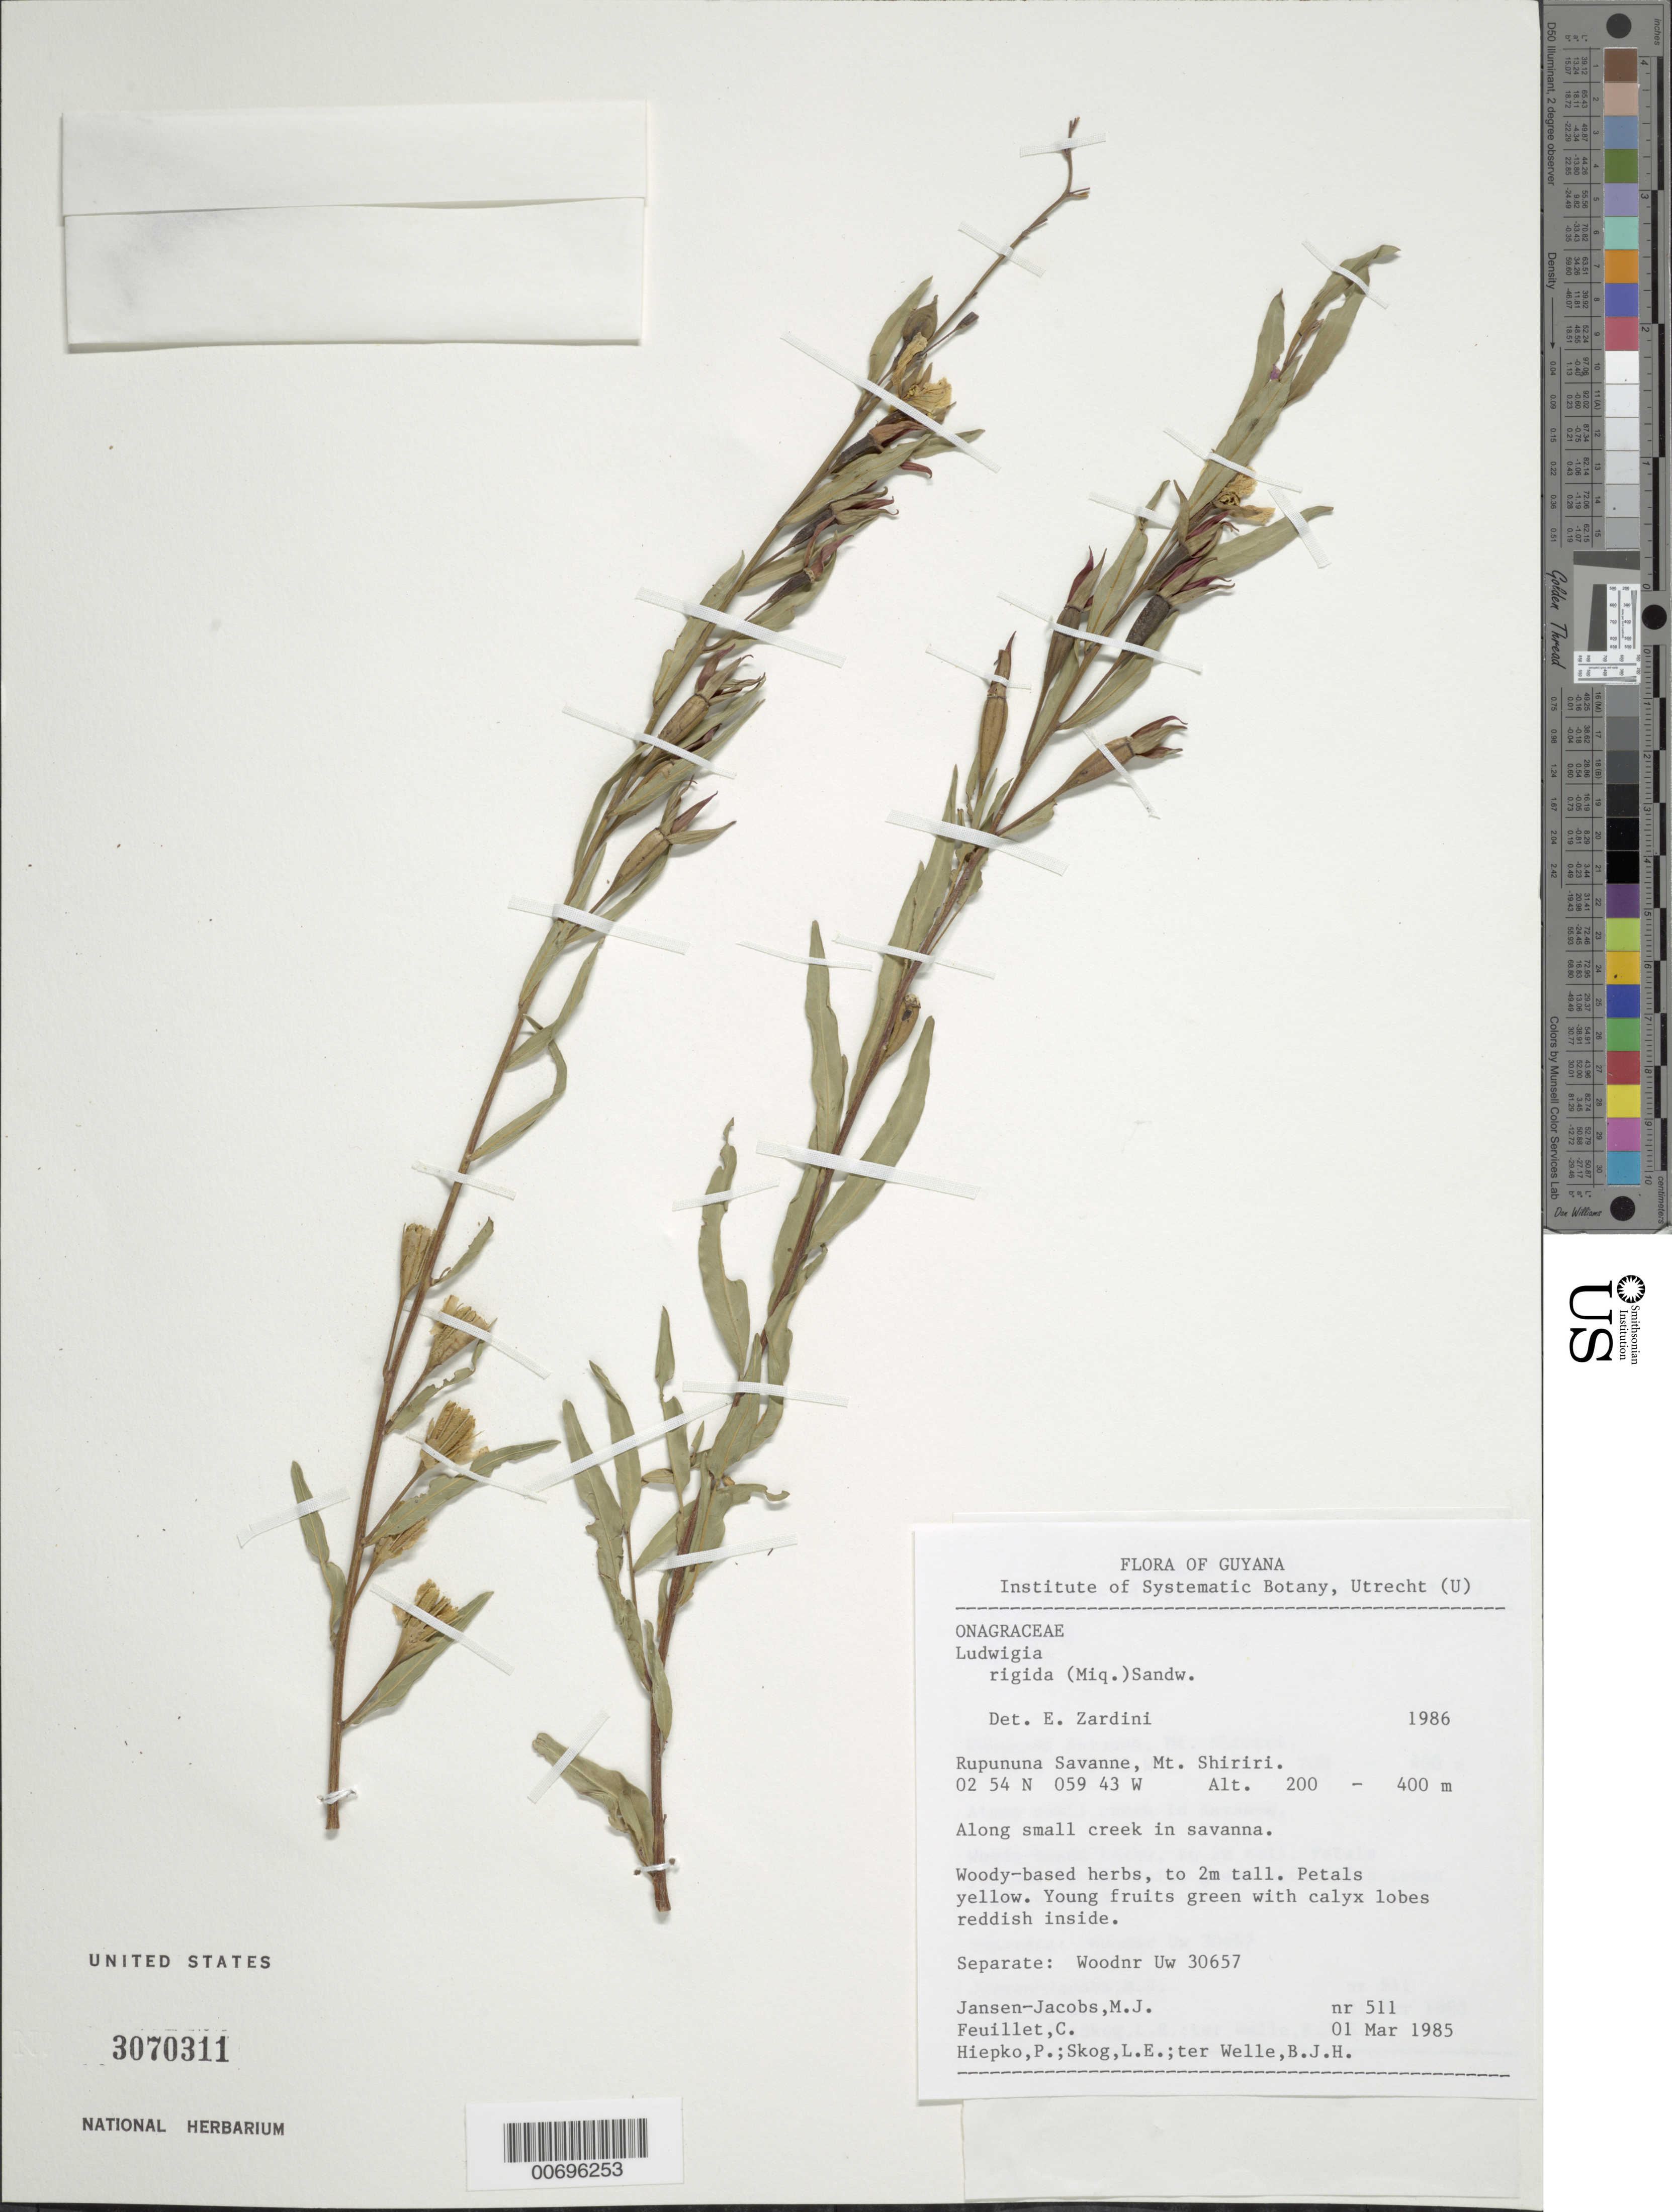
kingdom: Plantae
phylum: Tracheophyta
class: Magnoliopsida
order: Myrtales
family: Onagraceae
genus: Ludwigia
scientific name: Ludwigia rigida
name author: (Miq.) Sandwith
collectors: M. J. Jansen-Jacobs, C. Feuillet, P. H. Hiepko, L. E. Skog & B. Welle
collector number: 511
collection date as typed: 1-Mar-85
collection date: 1985-03-01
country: Guyana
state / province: U. Takutu-U. Essequibo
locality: Rupununi Savanna, Mt. Shiriri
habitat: Along small creek in savanna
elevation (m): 200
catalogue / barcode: US 3070311